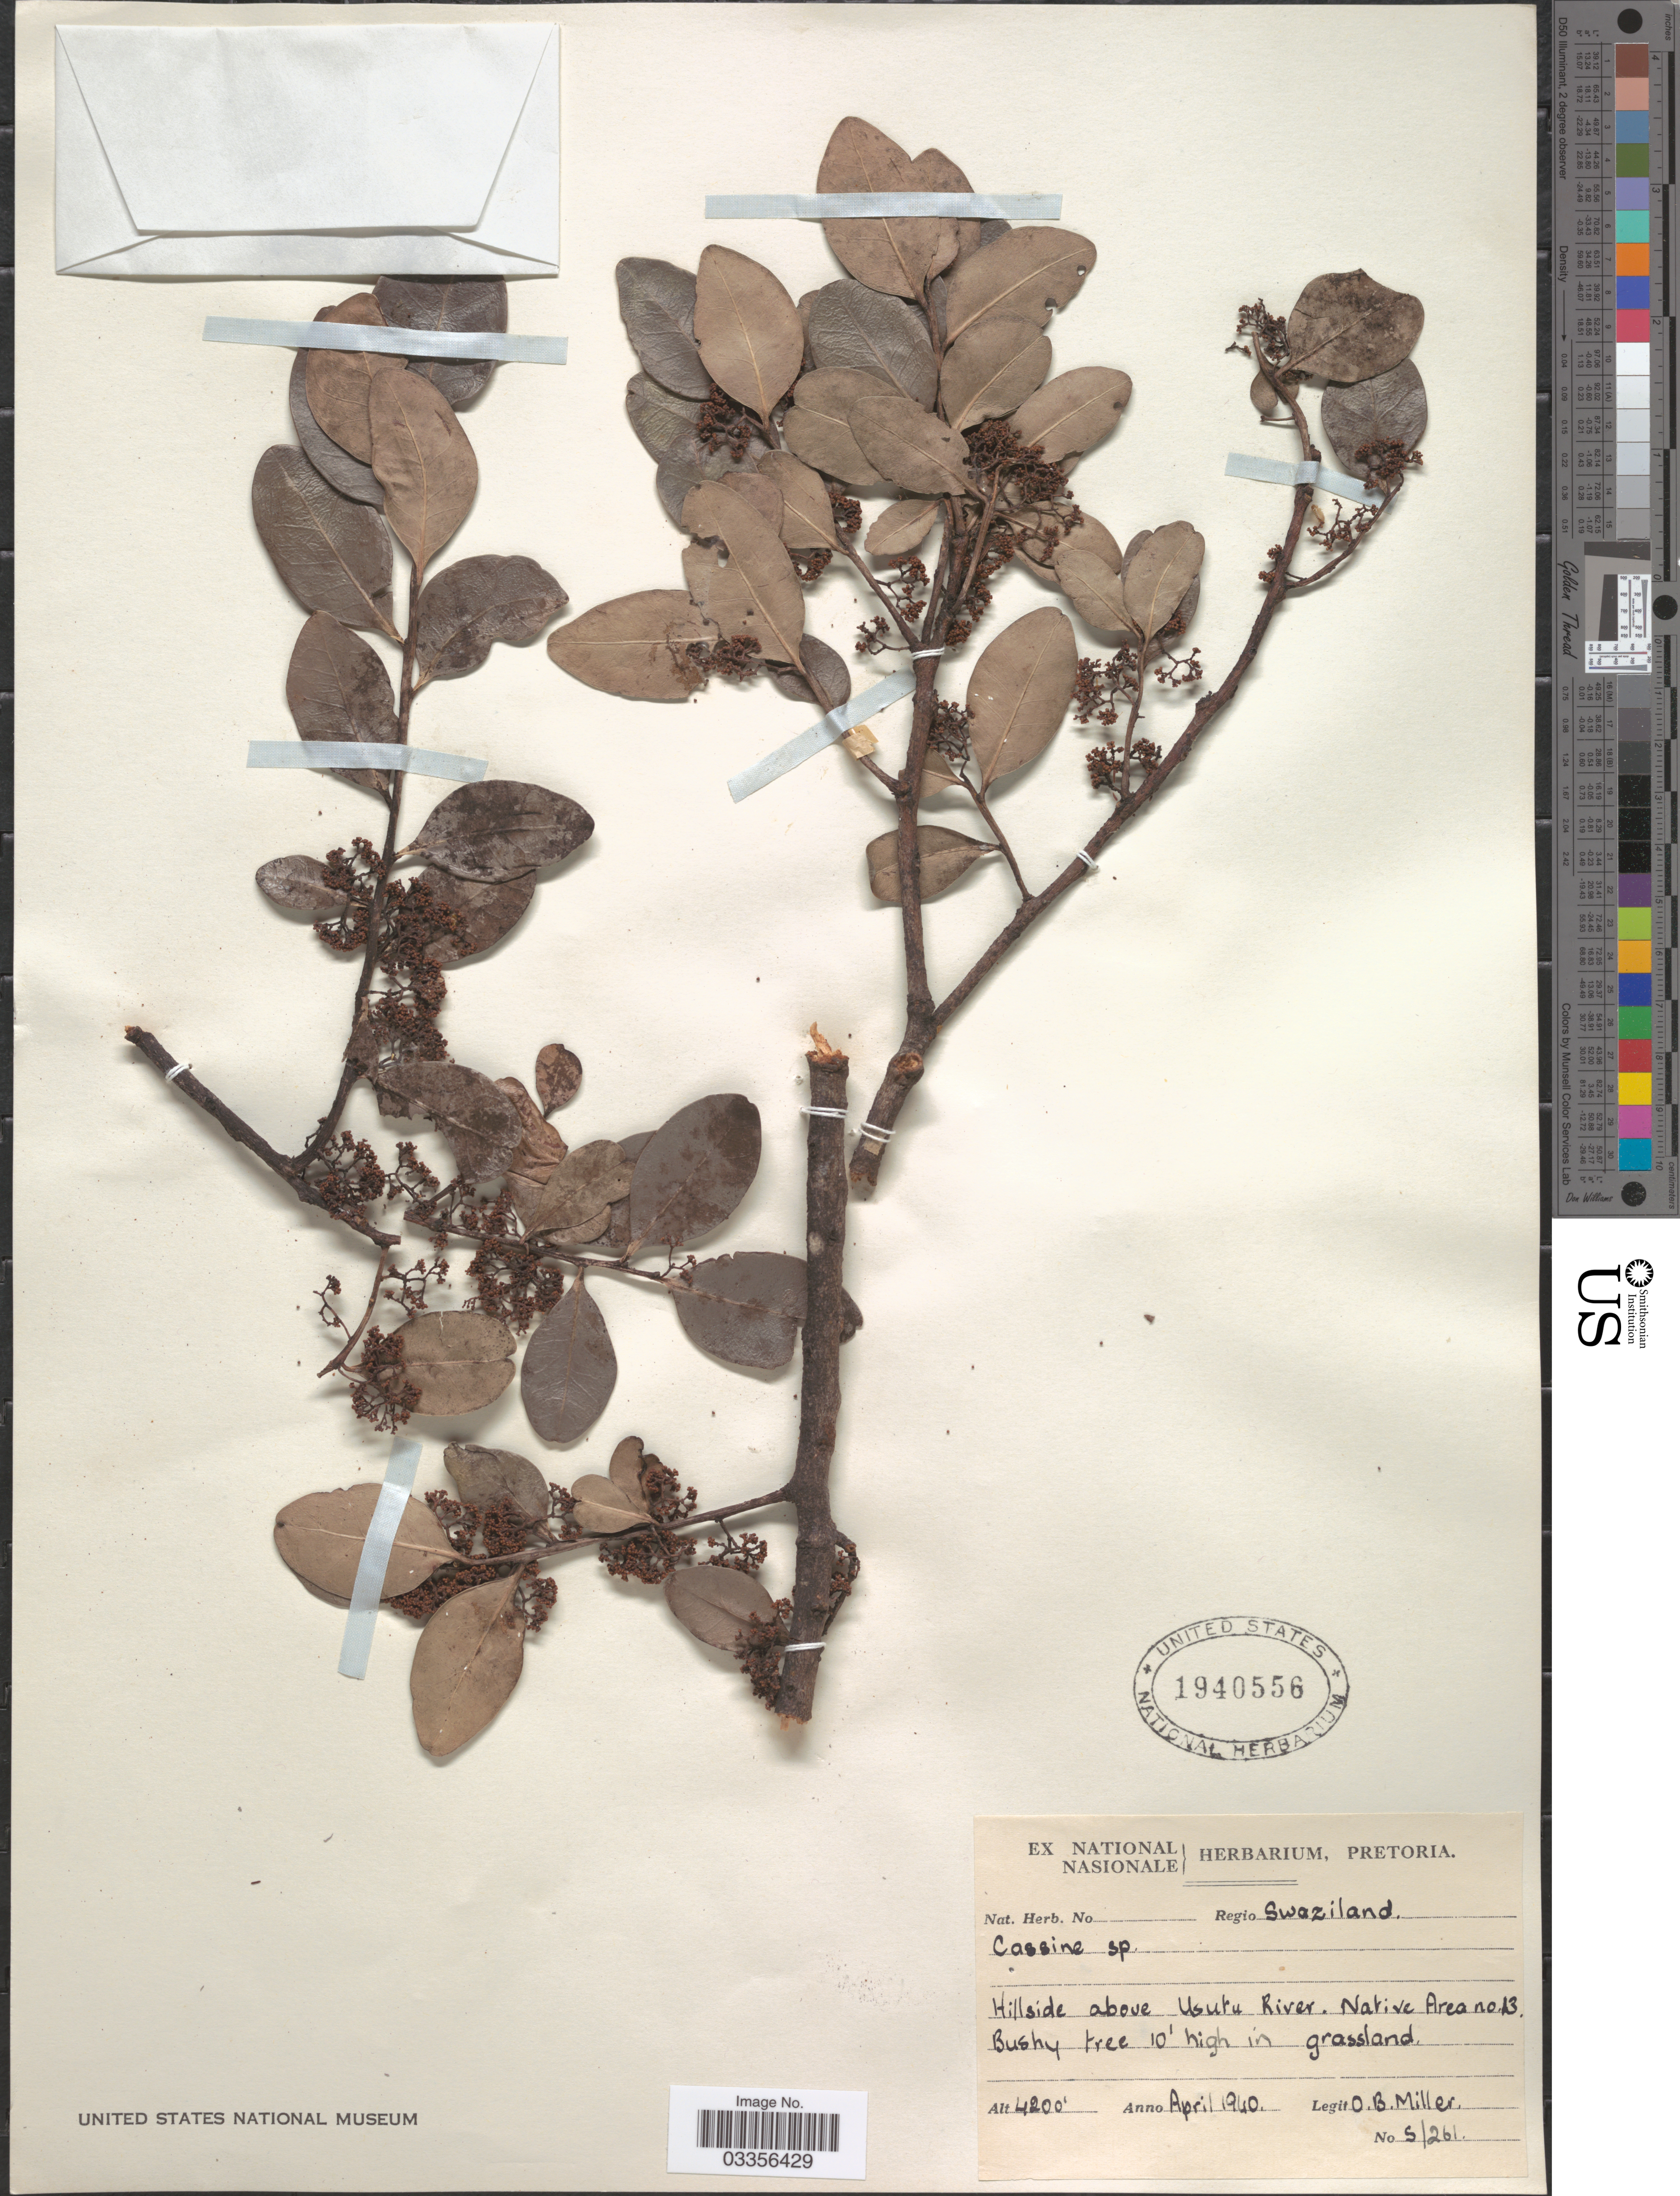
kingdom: Plantae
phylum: Tracheophyta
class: Magnoliopsida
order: Celastrales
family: Celastraceae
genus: Cassine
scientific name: Cassine sp.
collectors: O. B. Miller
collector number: S1261*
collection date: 1940-04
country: Eswatini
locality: Regio Swaziland. Hillside above Usutu River. Native Area no. 13.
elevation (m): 1280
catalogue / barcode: US 1940556